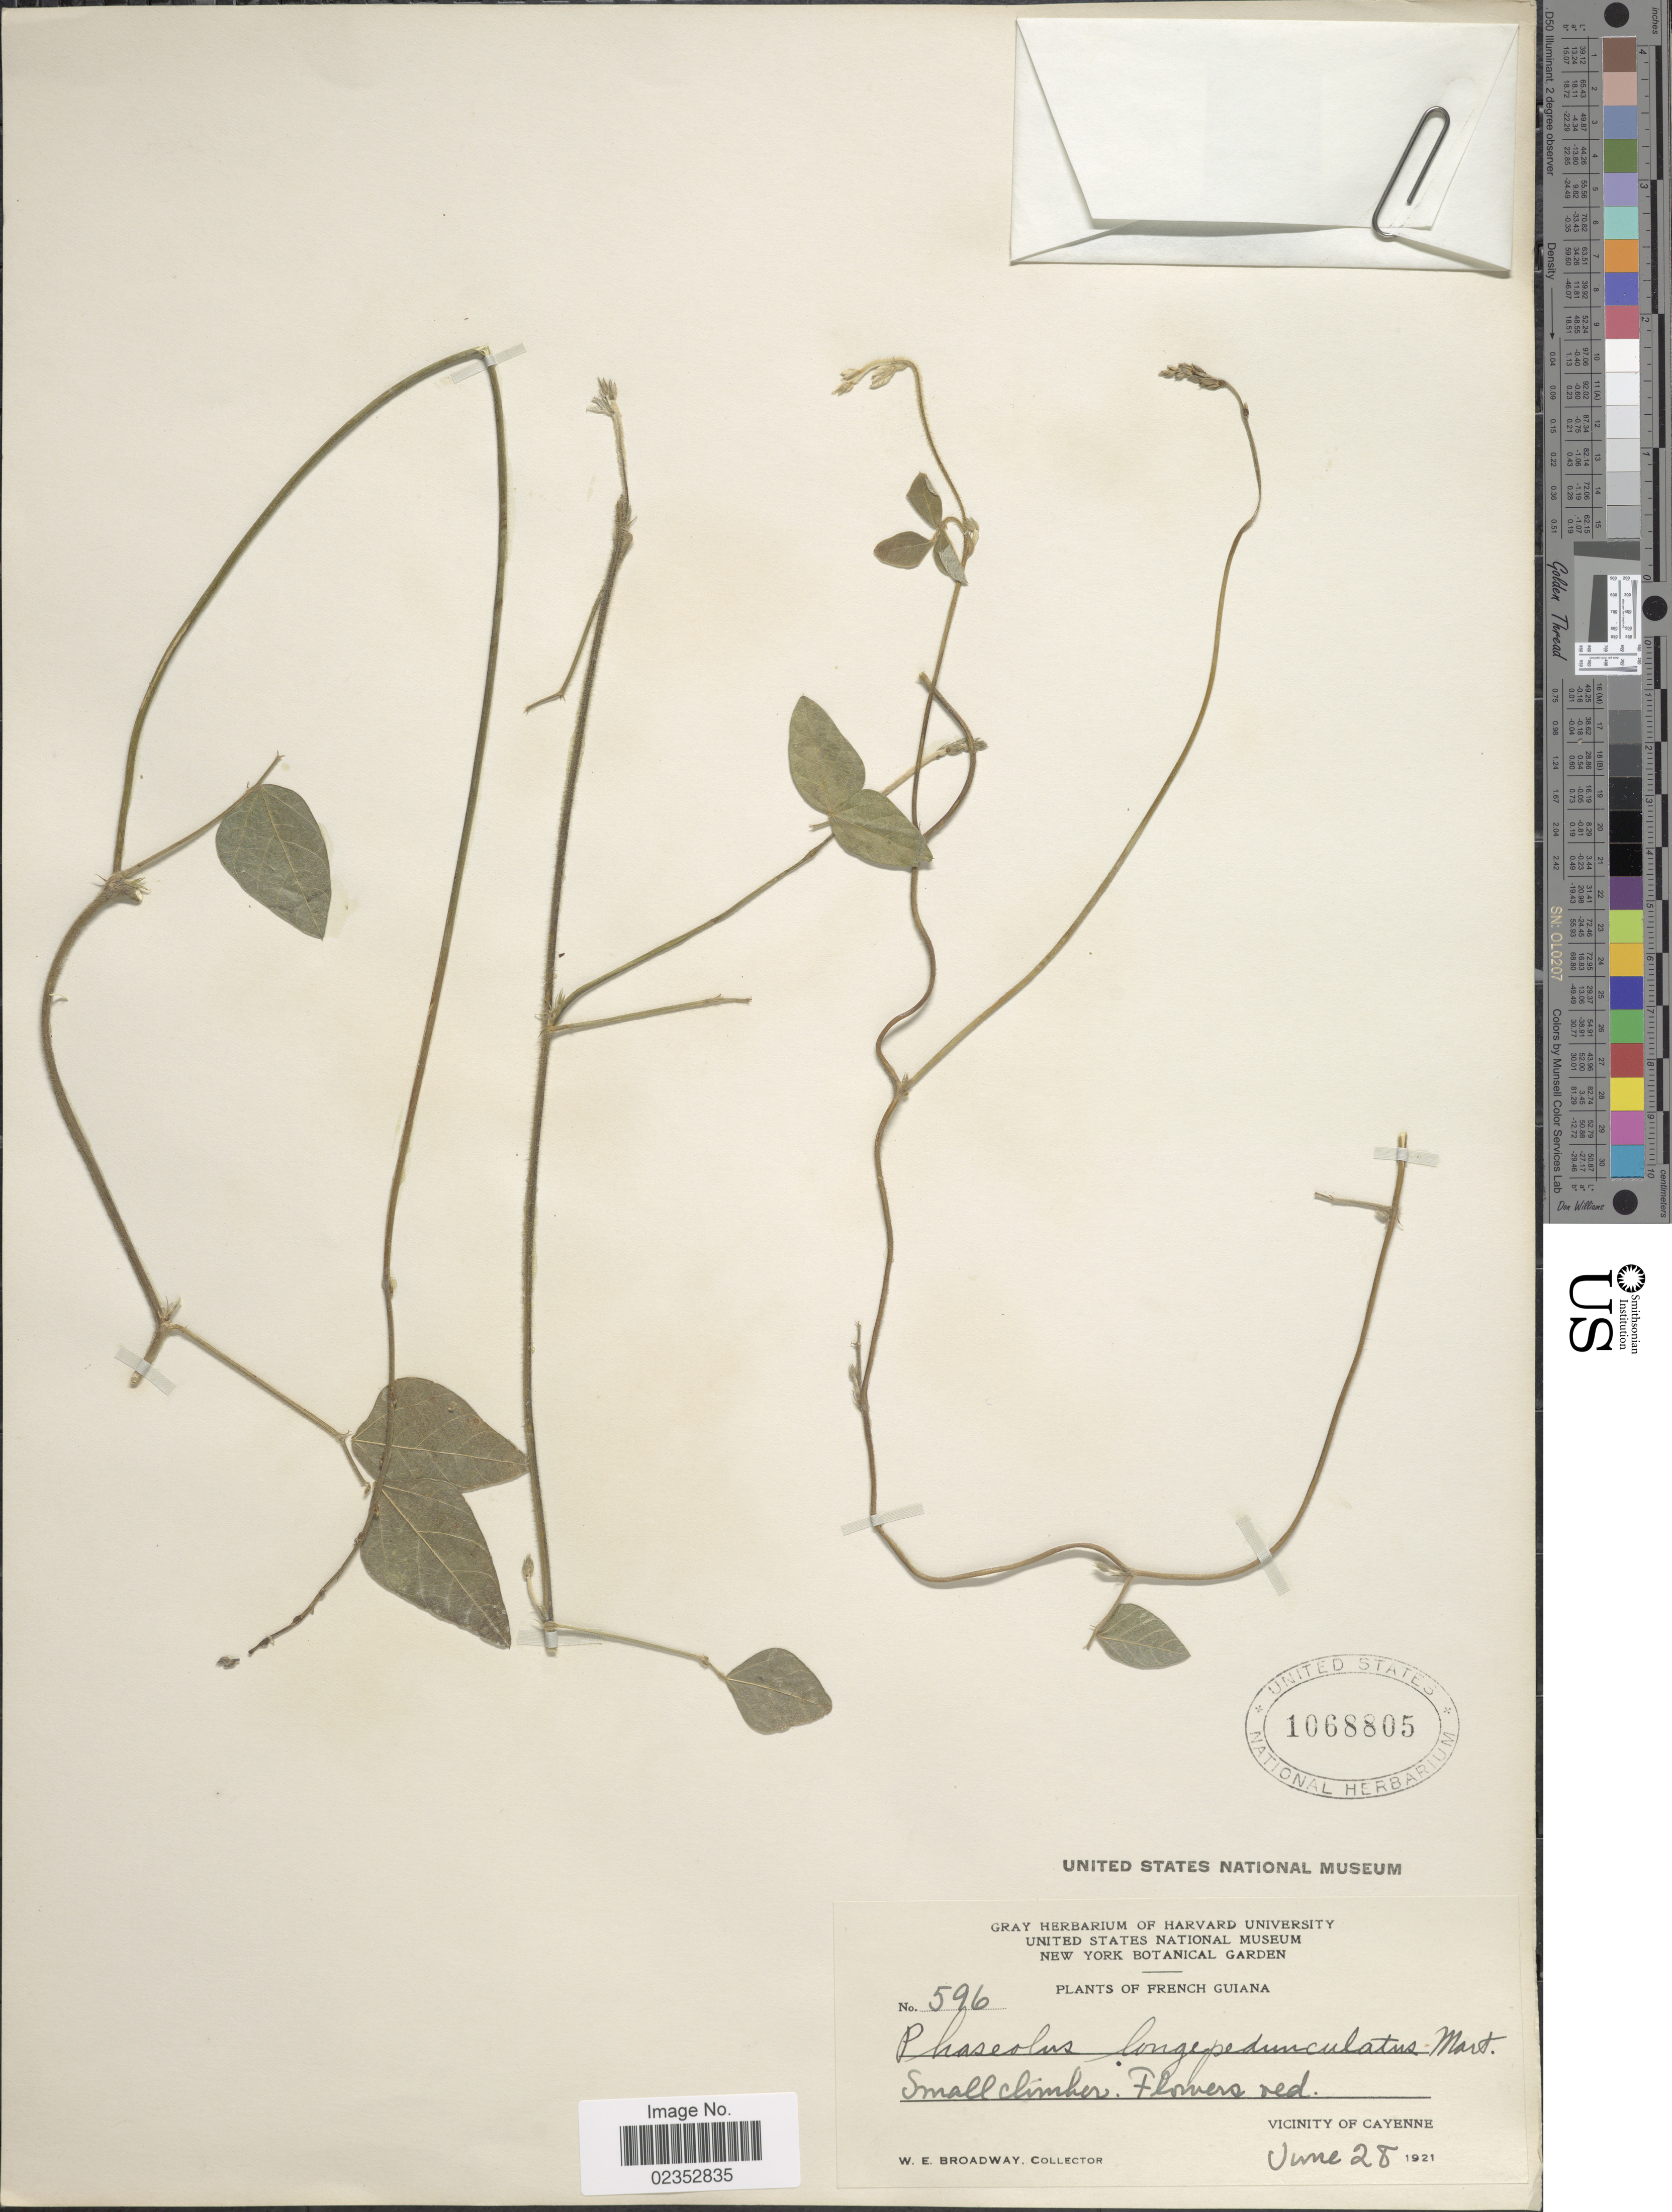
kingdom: Plantae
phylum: Tracheophyta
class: Magnoliopsida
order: Fabales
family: Fabaceae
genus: Macroptilium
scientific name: Macroptilium gracile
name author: (Poepp. ex Benth.) Urb.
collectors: W. E. Broadway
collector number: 596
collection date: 1921-06-28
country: French Guiana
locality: Vicinity of Cayenne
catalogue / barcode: US 1068805